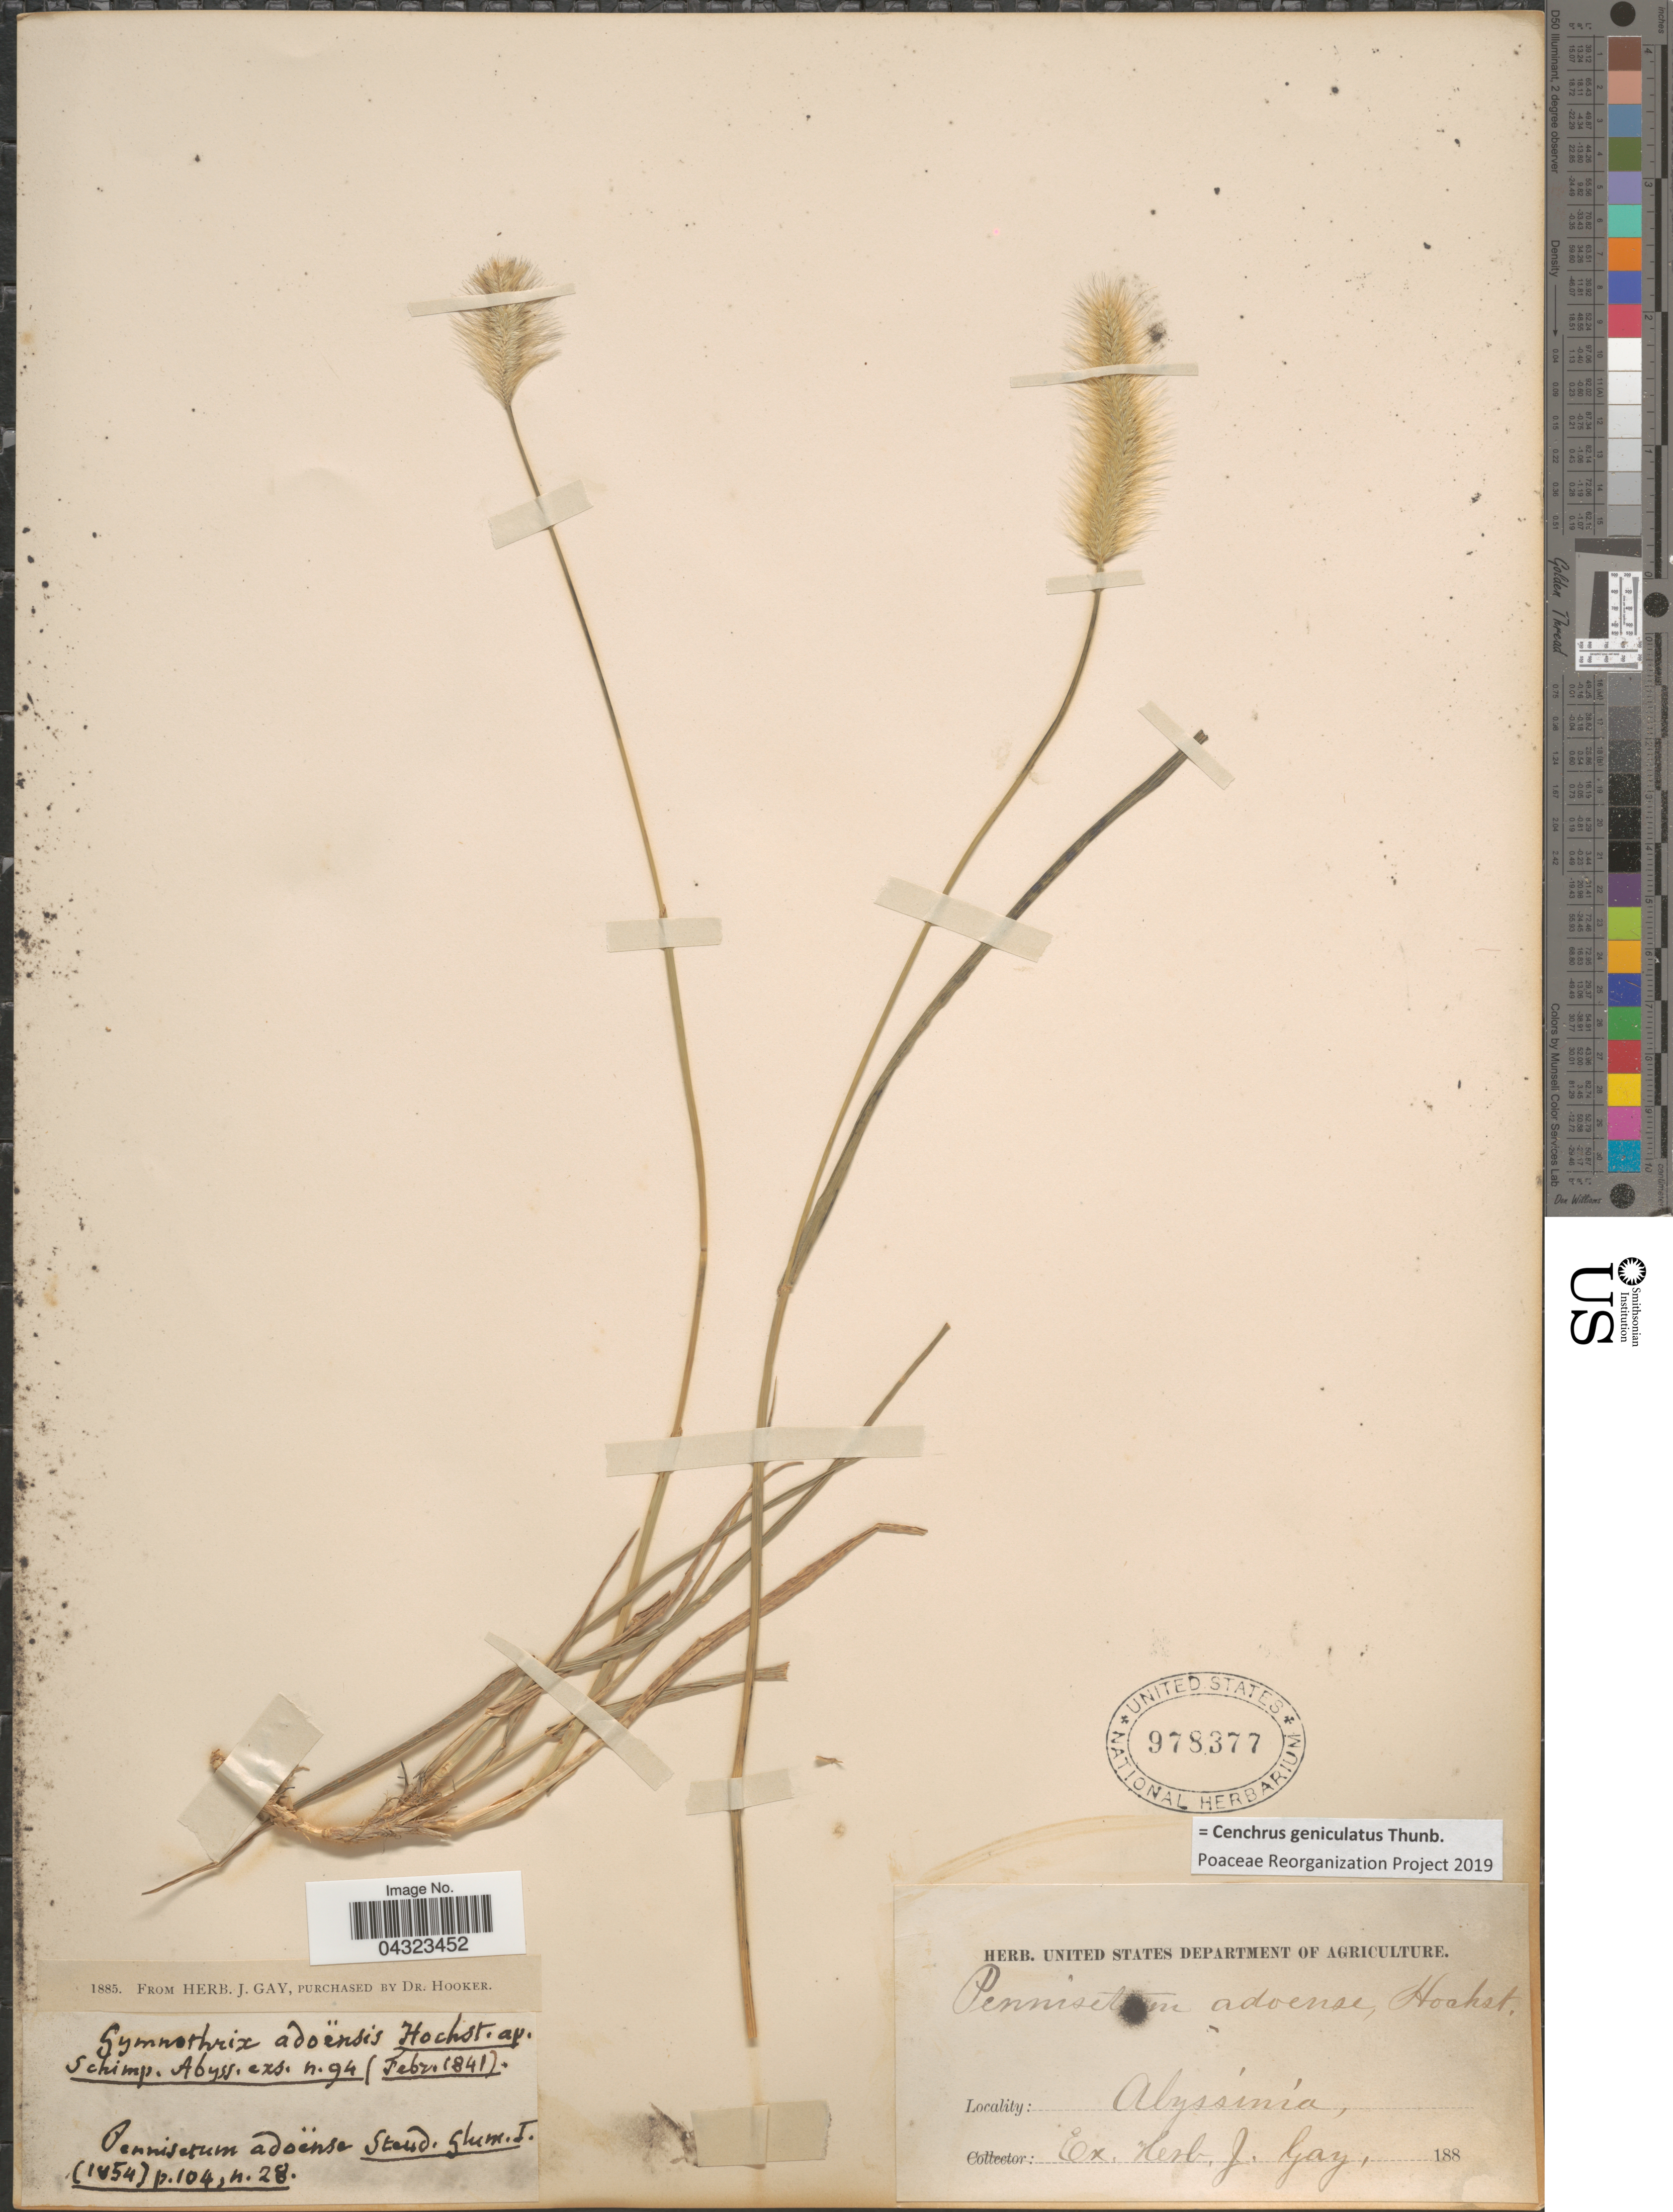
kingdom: Plantae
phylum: Tracheophyta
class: Liliopsida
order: Poales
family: Poaceae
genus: Cenchrus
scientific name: Cenchrus geniculatus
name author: Thunb.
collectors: ex herb. J. Gay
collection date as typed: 188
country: Ethiopia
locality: Abyssinia.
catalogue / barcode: US 978377